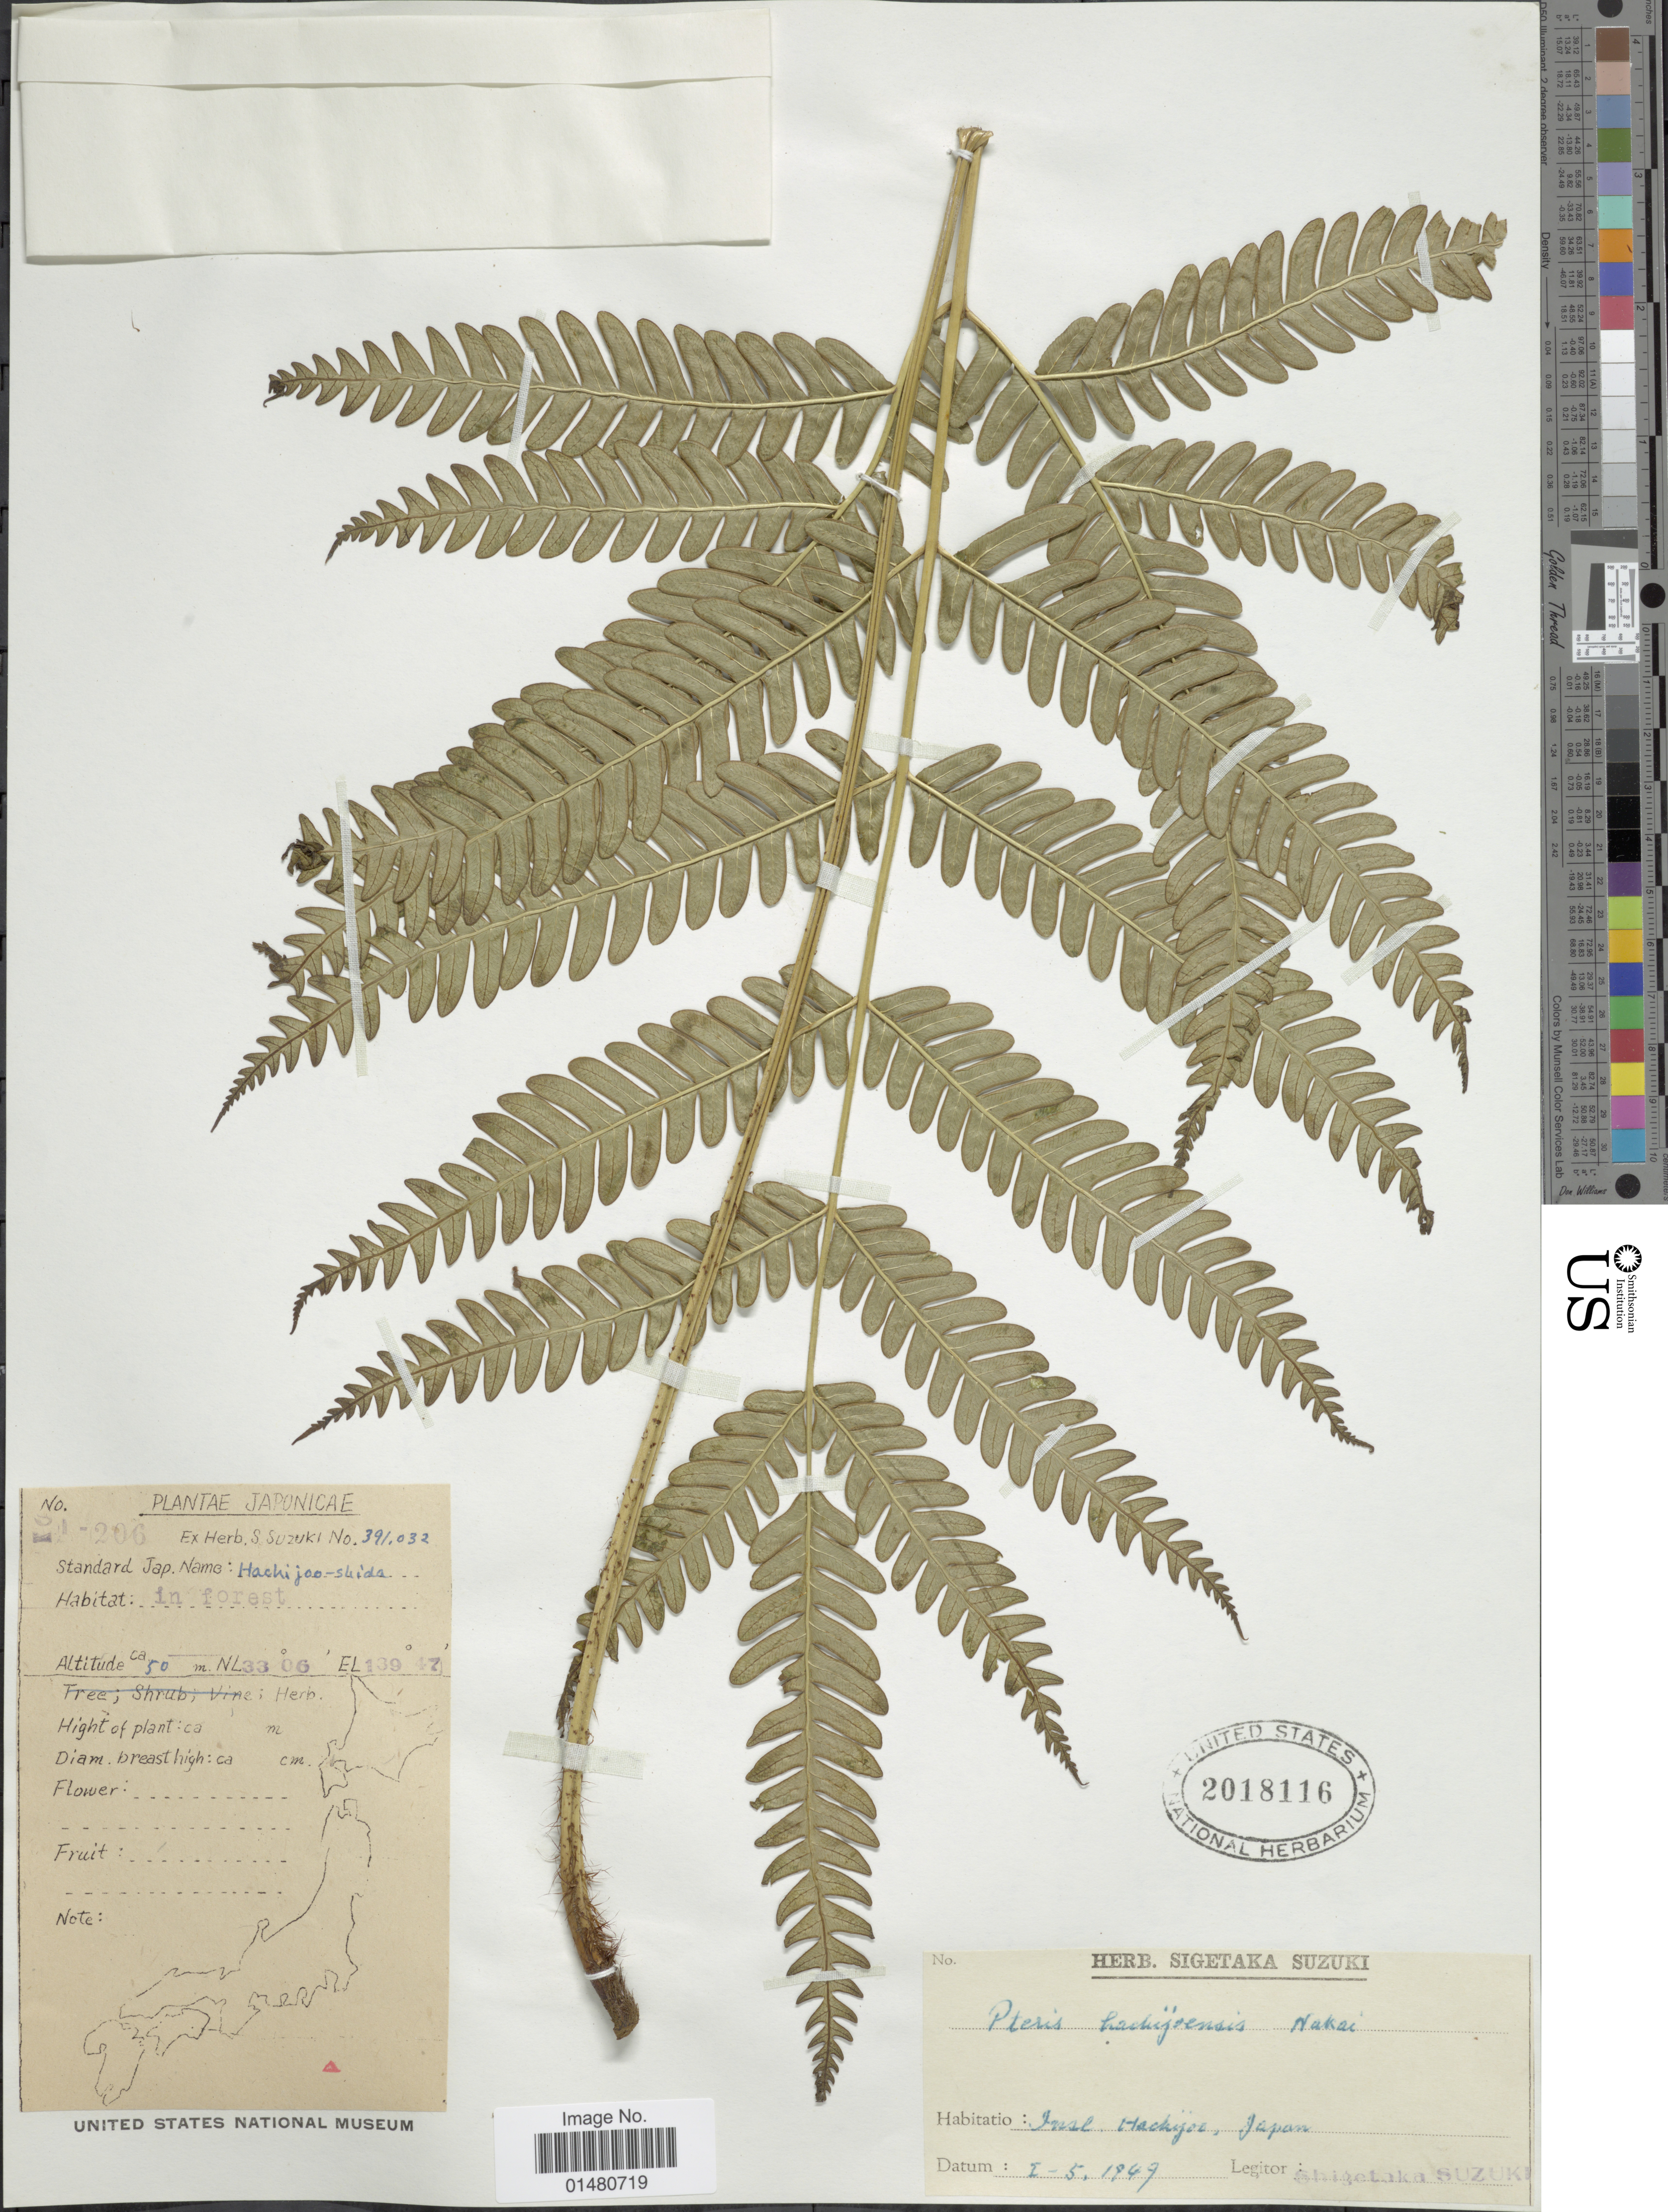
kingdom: Plantae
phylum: Tracheophyta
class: Polypodiopsida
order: Polypodiales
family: Pteridaceae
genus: Pteris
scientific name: Pteris hachijoensis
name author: Nakai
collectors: S. Suzuki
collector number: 391032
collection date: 1949-01-05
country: Japan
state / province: Tokyo, Federal City of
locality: Insl. Hachijoe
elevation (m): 50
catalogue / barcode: US 2018116